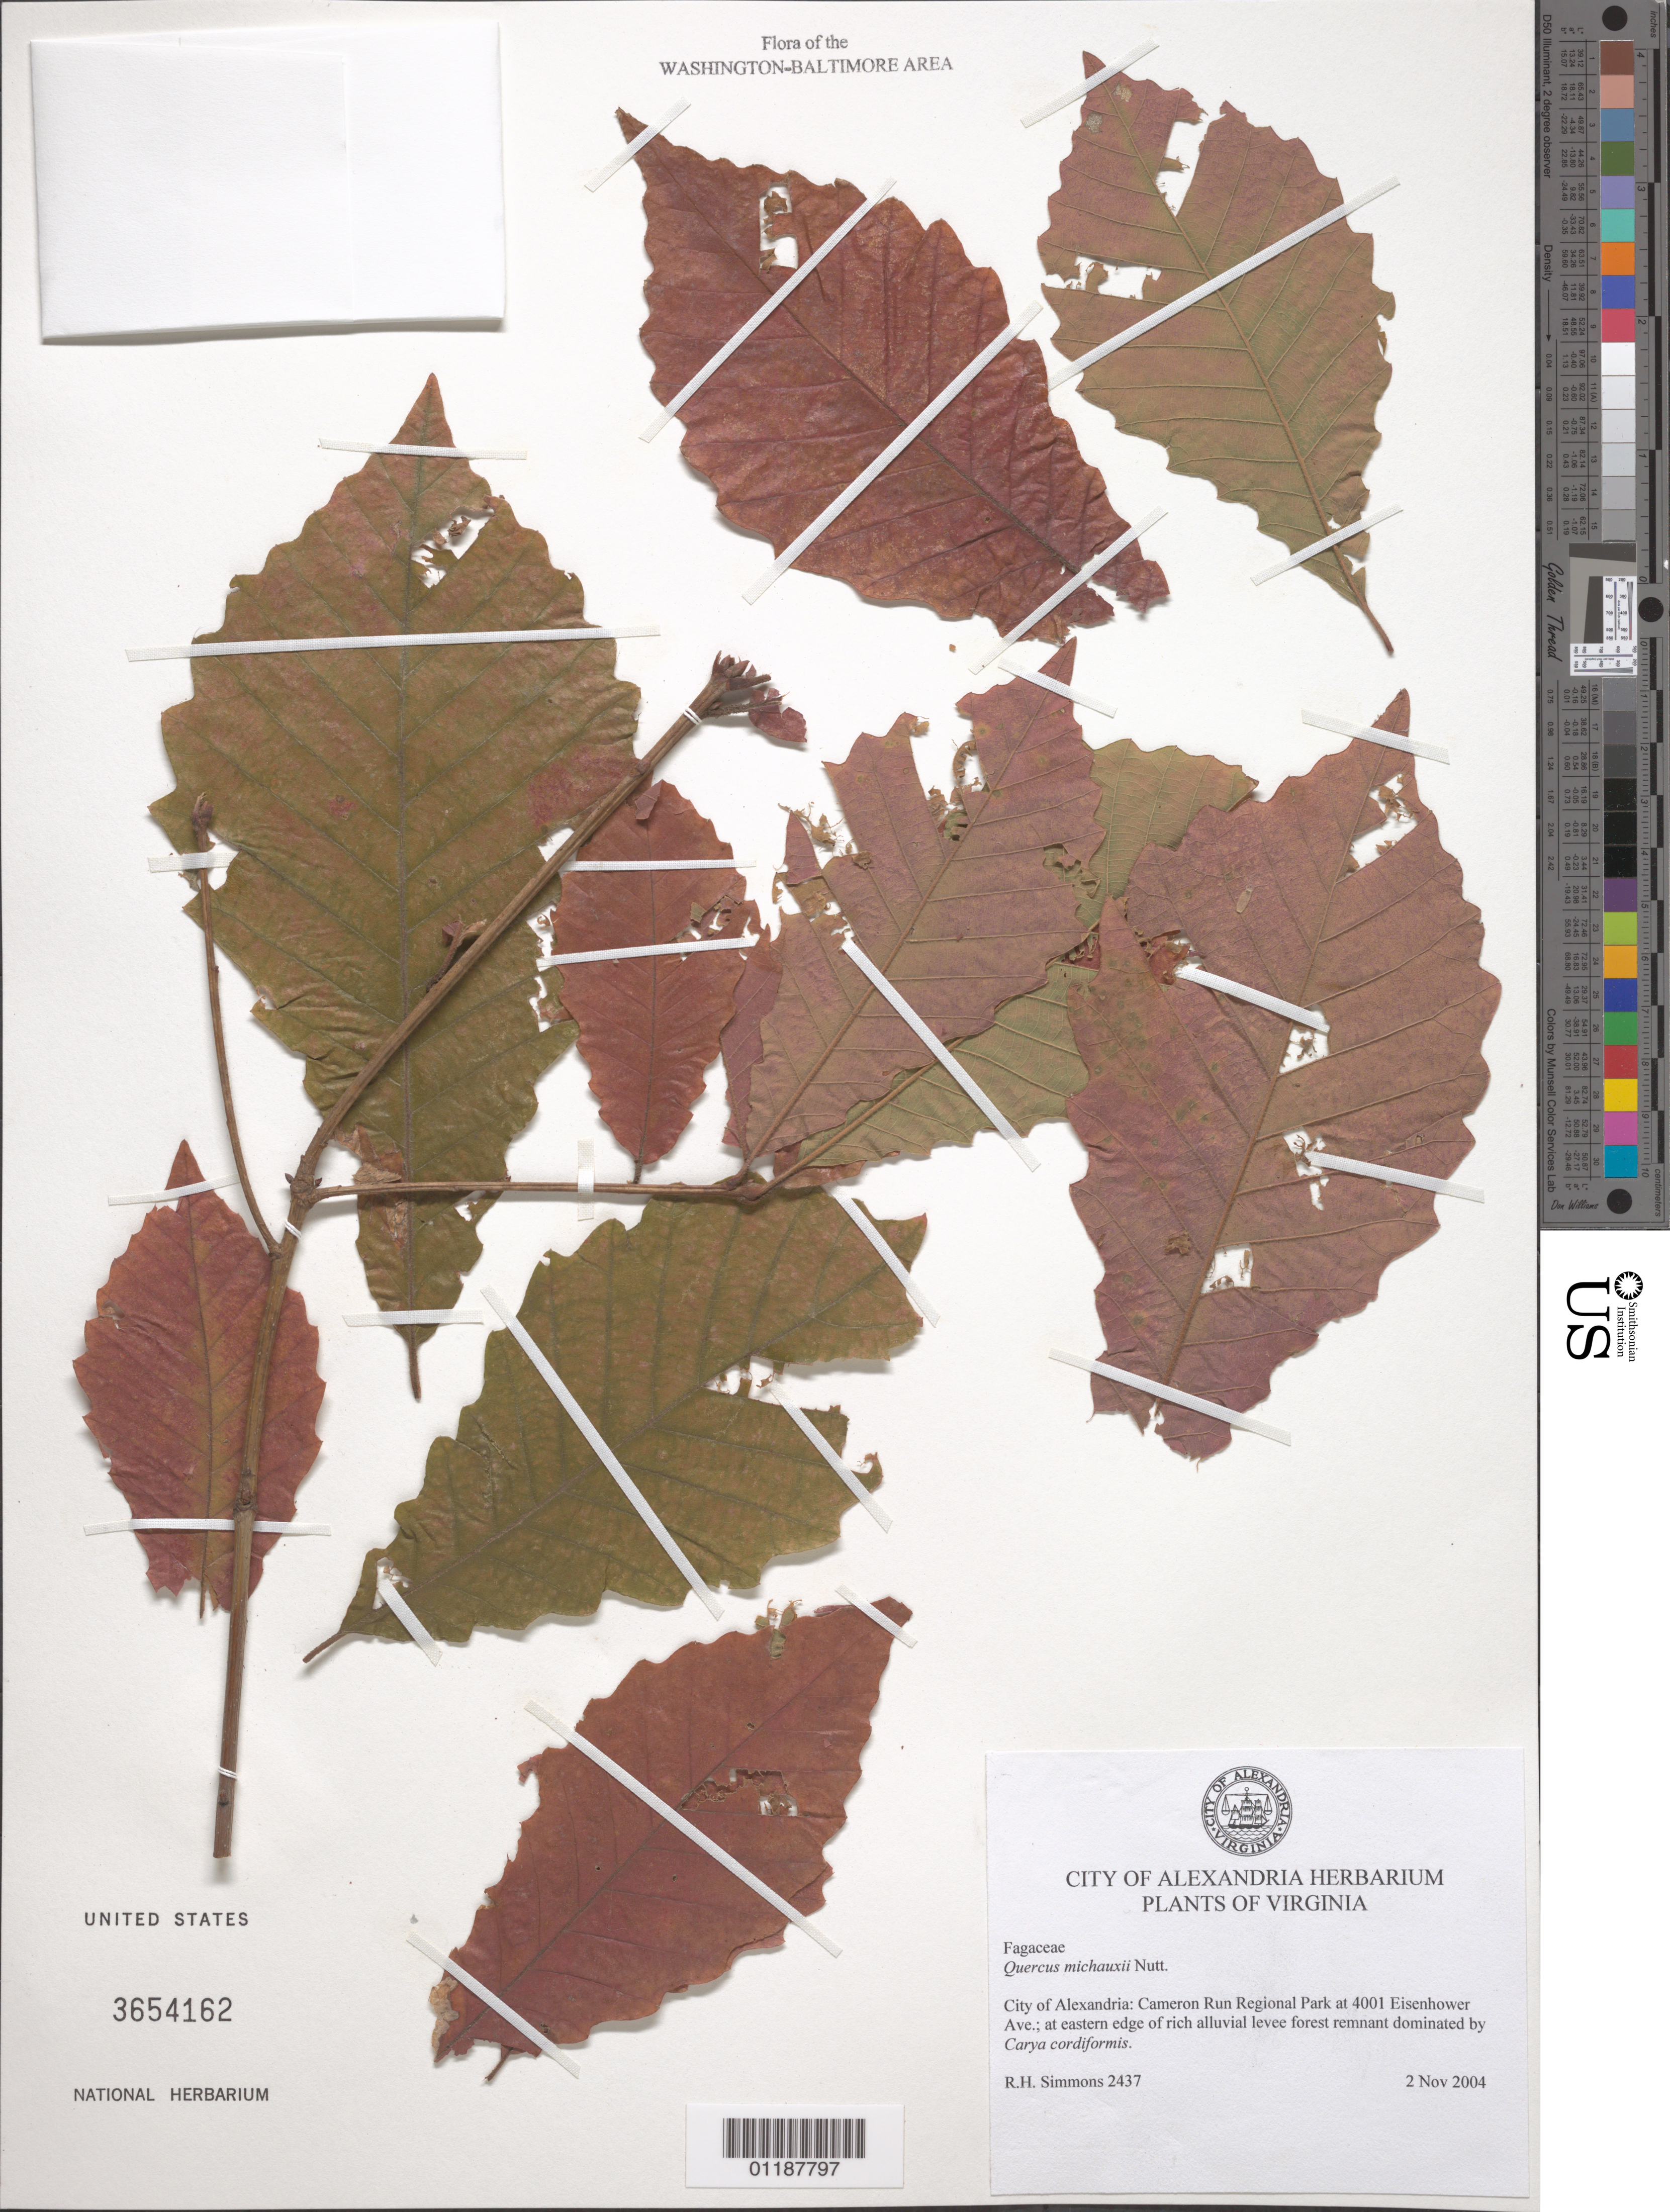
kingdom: Plantae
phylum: Tracheophyta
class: Magnoliopsida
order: Fagales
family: Fagaceae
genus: Quercus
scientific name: Quercus michauxii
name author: Nutt.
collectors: R. Simmons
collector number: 2437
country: United States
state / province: Virginia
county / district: City of Alexandria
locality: City of Alexandria, Cameron Run Regional Park at 4001 Eisenhower Ave.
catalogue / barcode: US 3654162